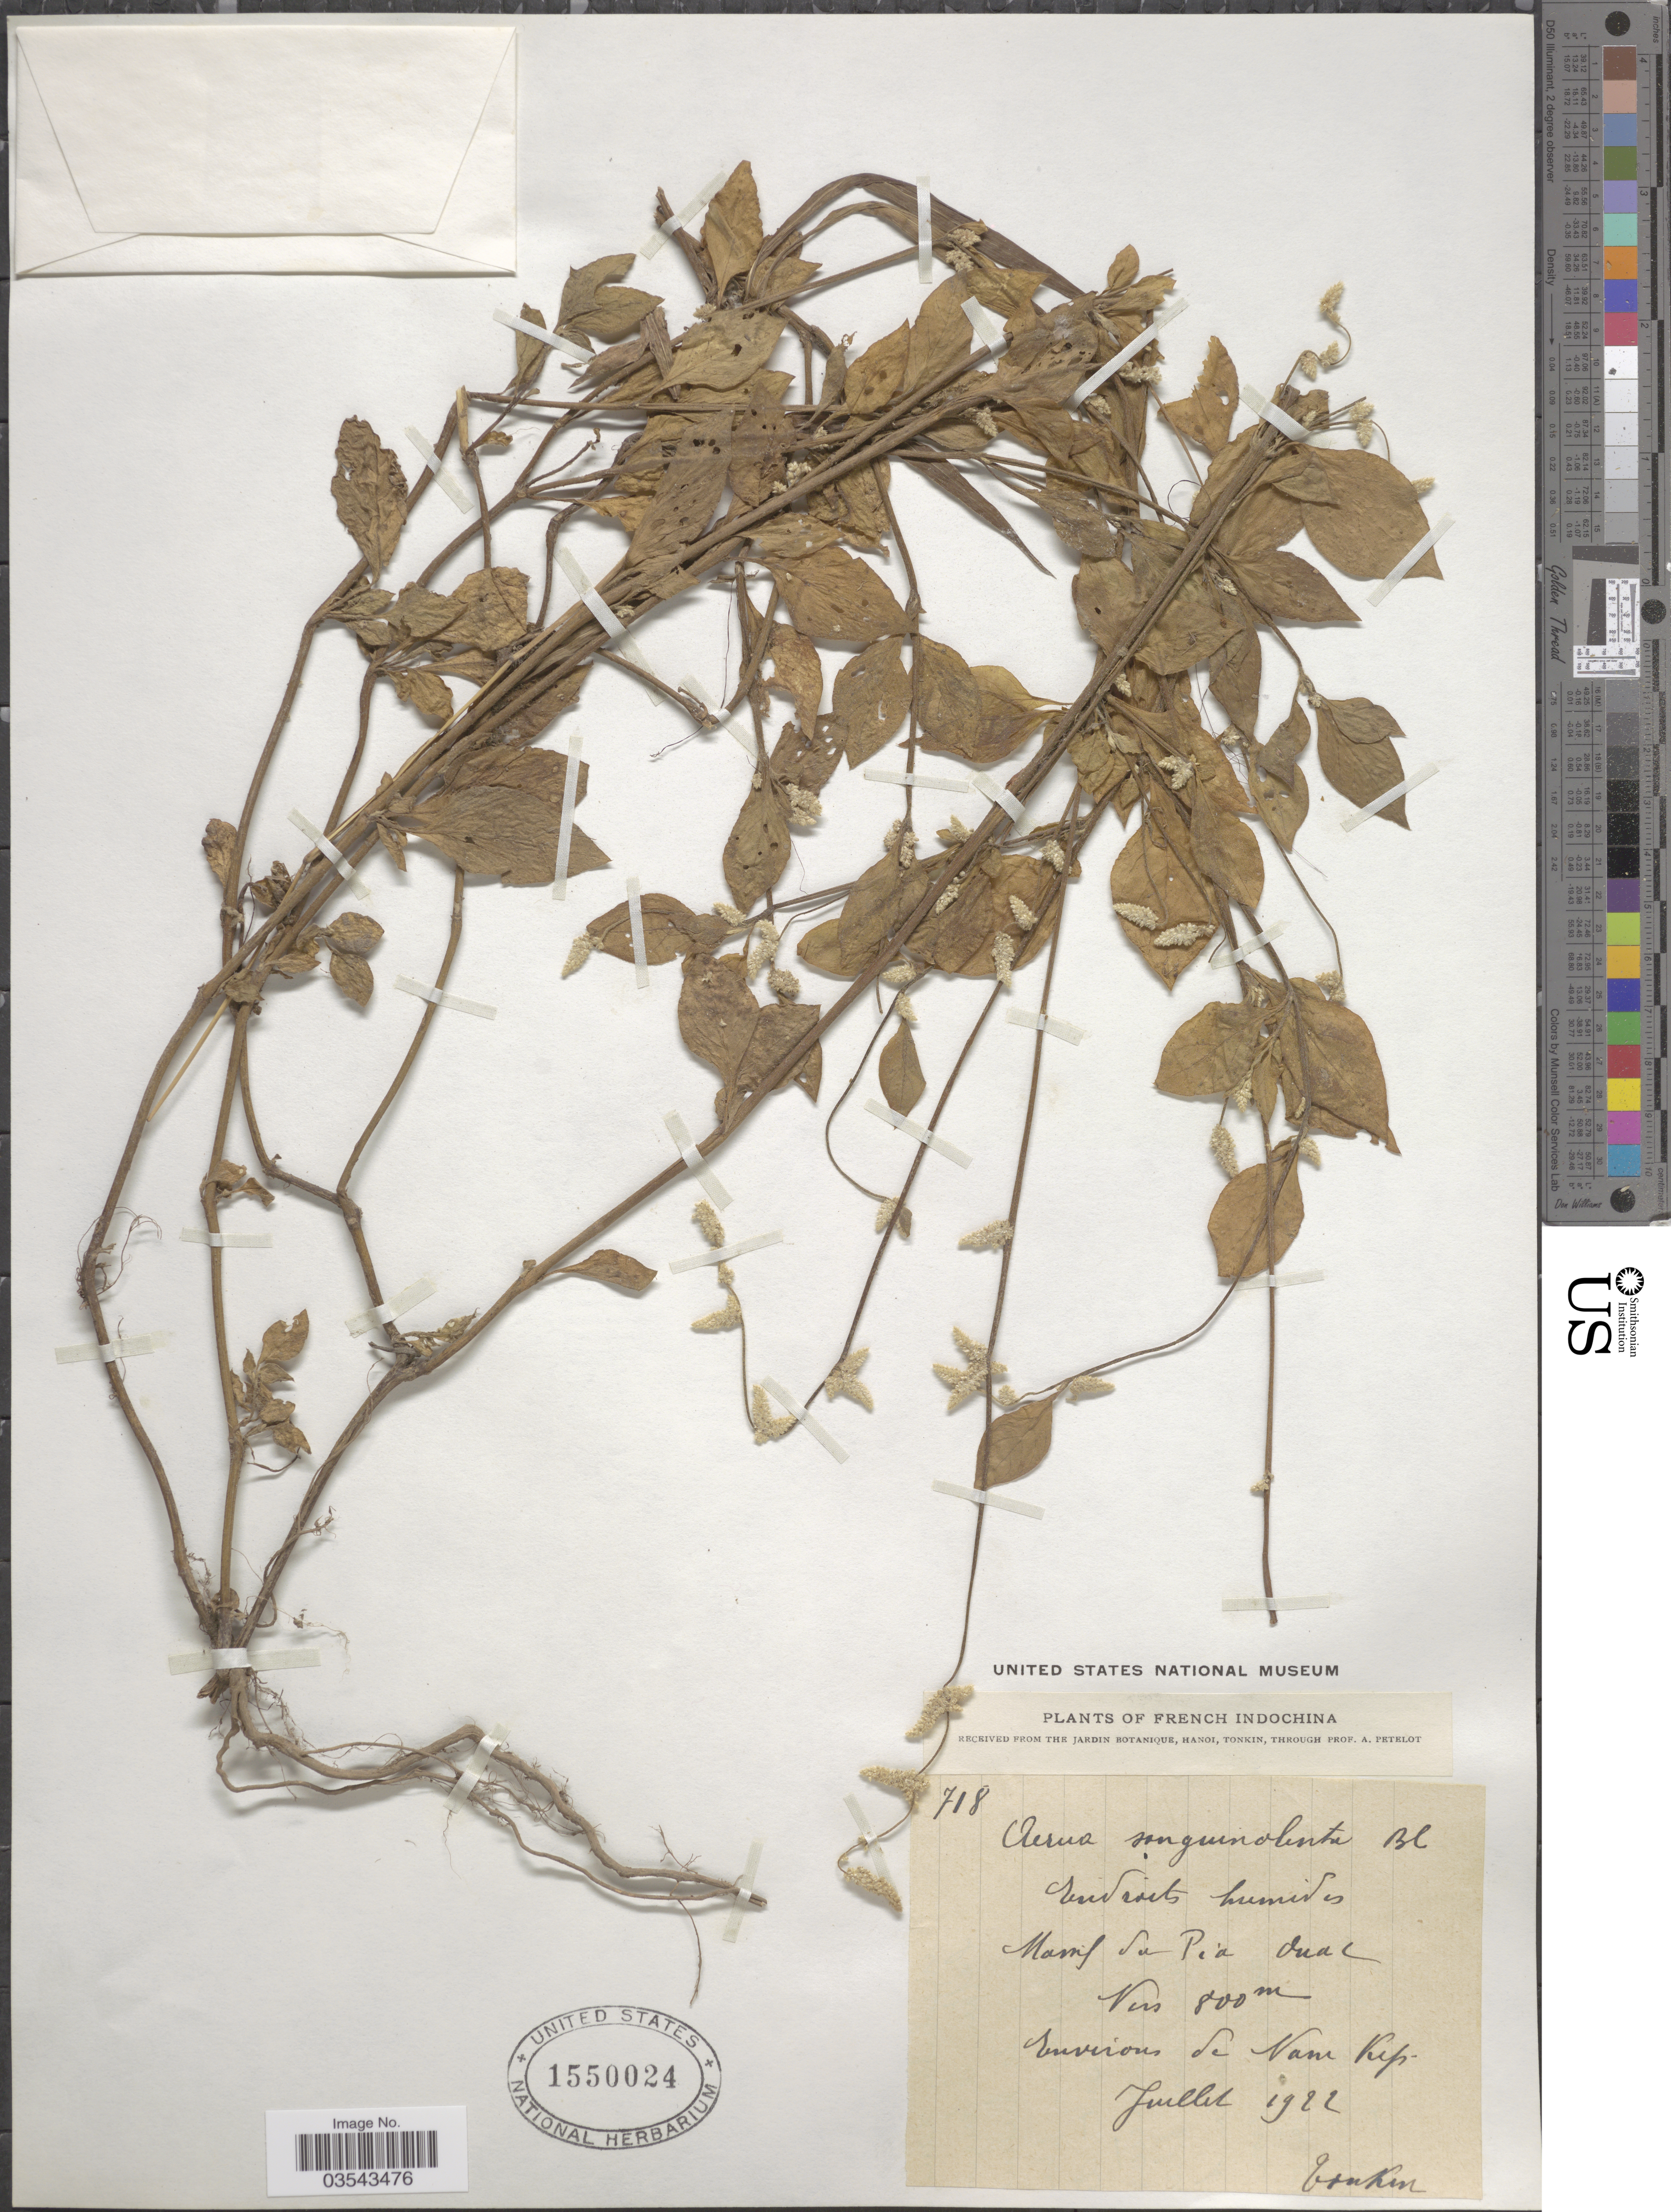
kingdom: Plantae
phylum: Tracheophyta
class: Magnoliopsida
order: Caryophyllales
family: Amaranthaceae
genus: Ouret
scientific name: Ouret sanguinolenta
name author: (L.) Kuntze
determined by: Strong, Mark T., (BOT), Smithsonian Institution - National Museum of Natural History (UNITED STATES)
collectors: Pételot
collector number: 718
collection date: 1922-07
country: Vietnam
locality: Endroits humides. Massif du Pic dual. Environs de Nam Kep.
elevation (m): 800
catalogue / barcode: US 1550024